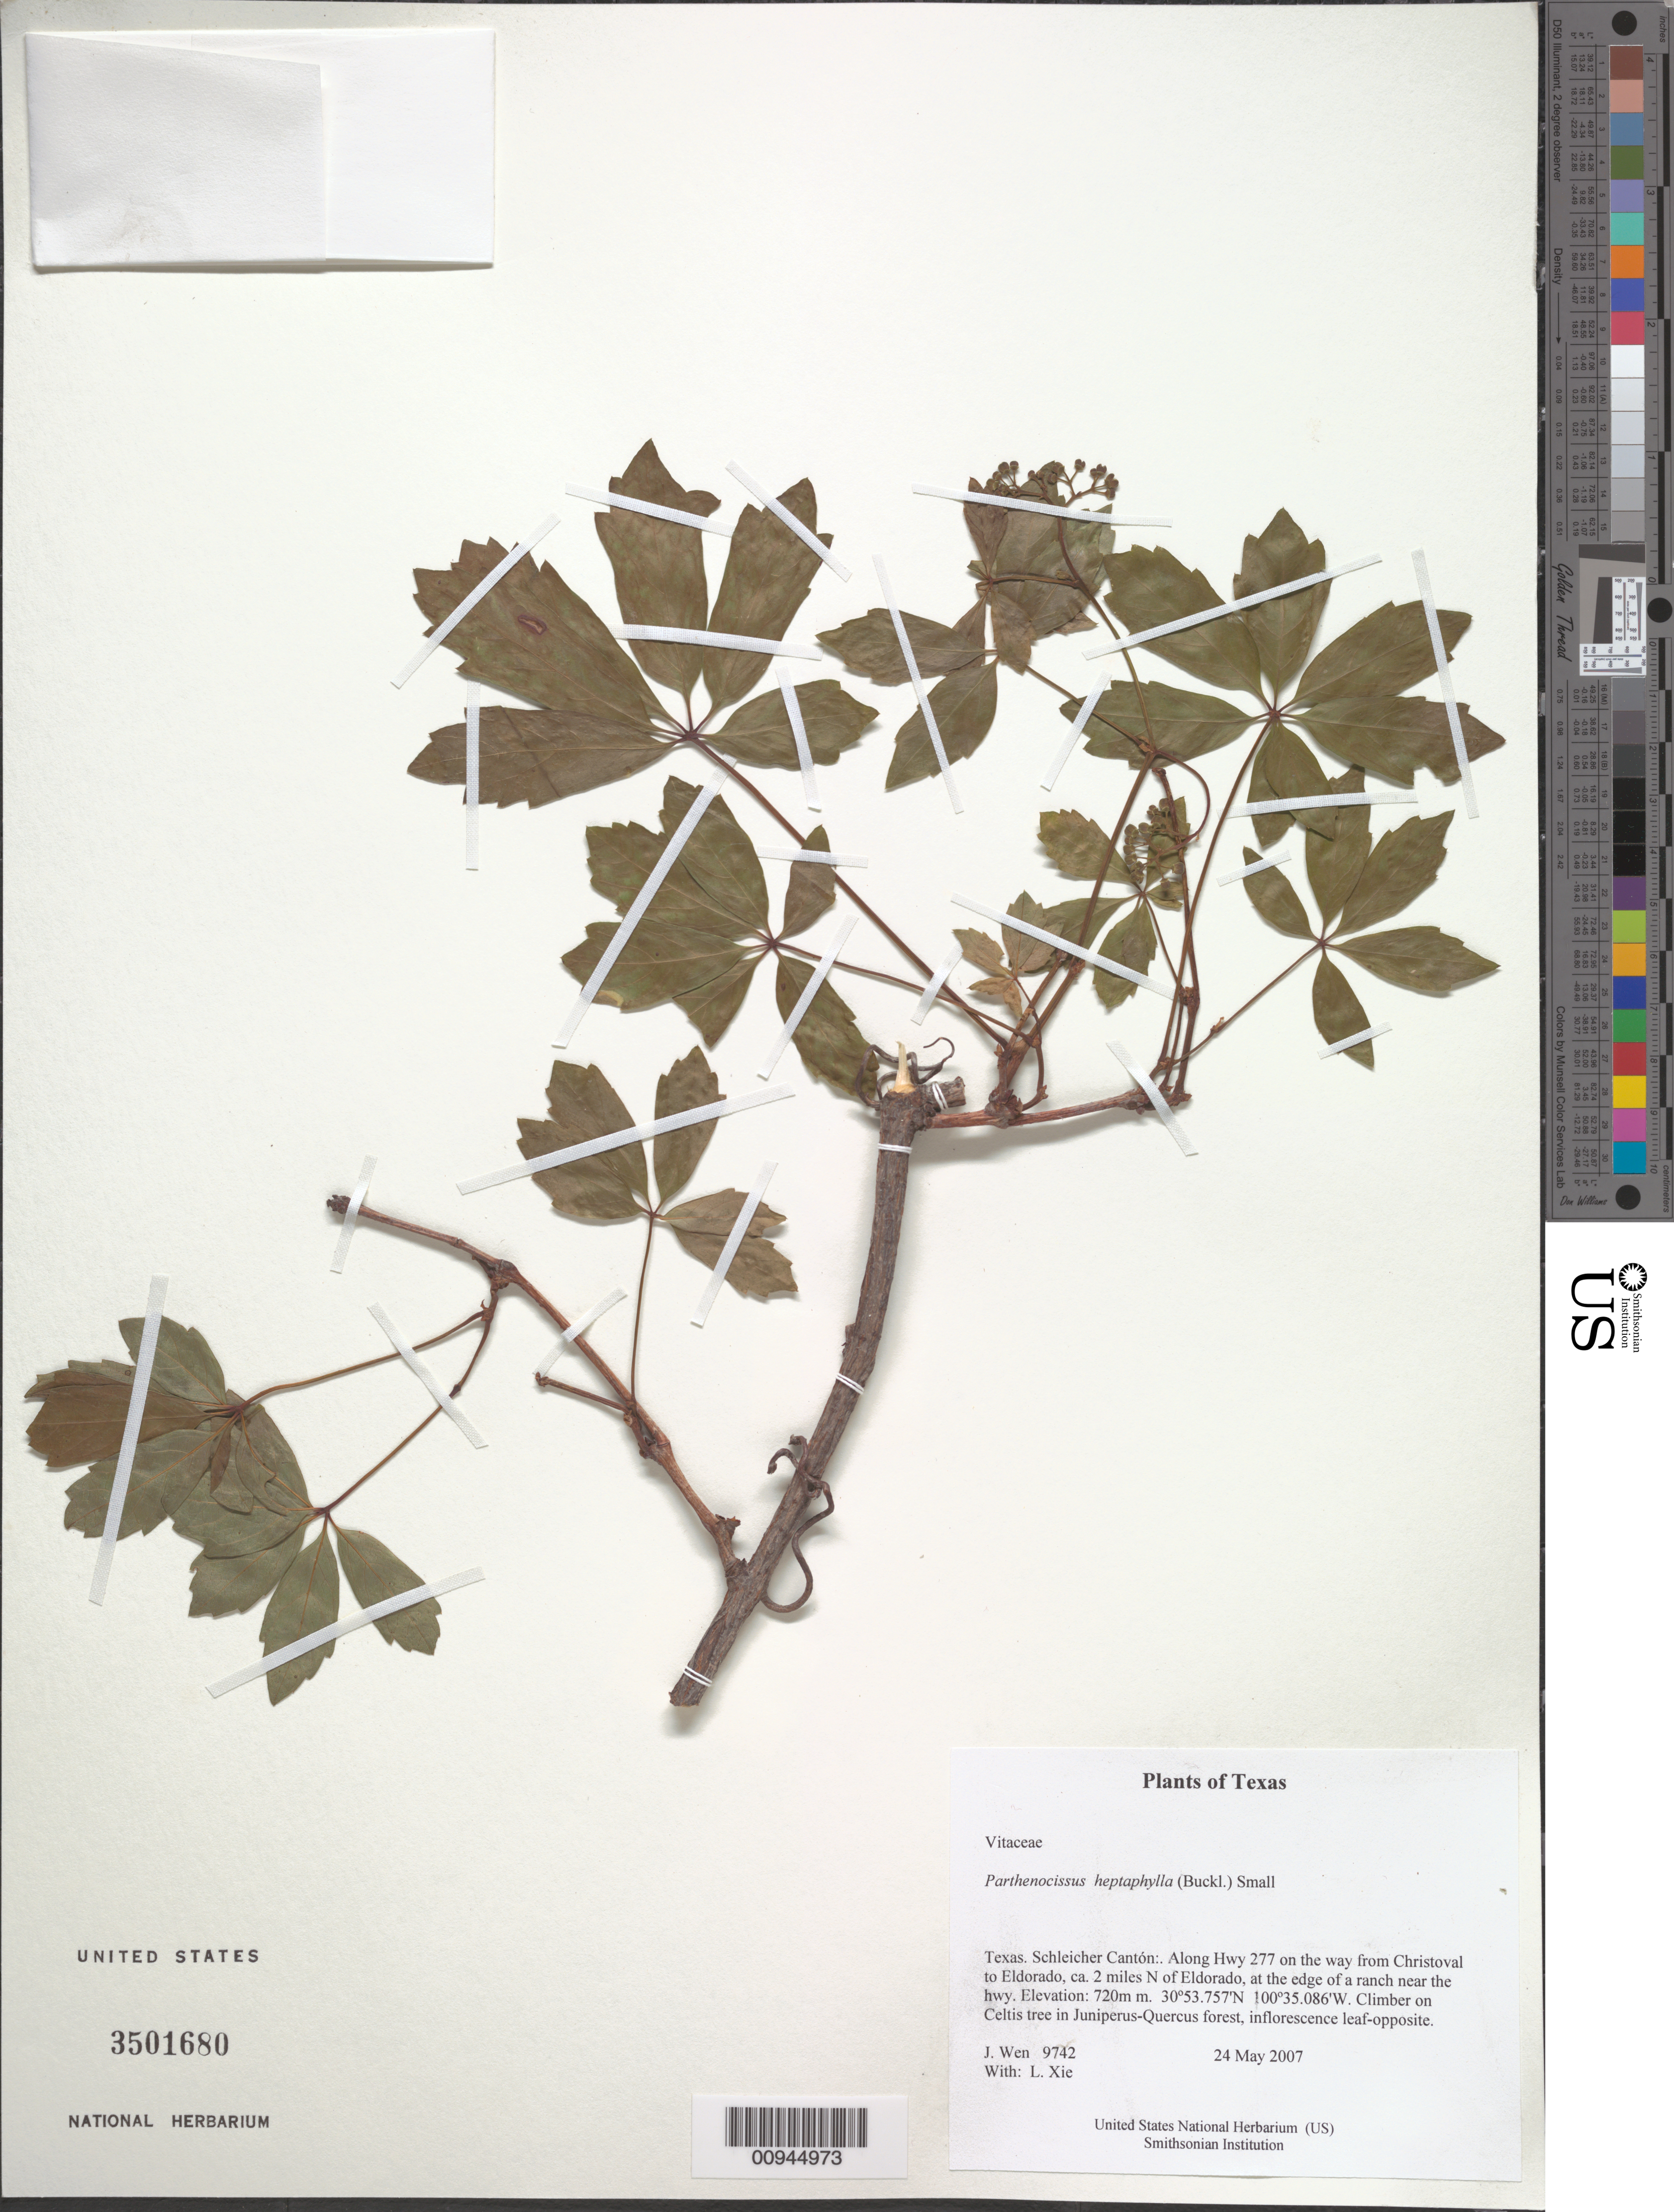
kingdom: Plantae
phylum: Tracheophyta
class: Magnoliopsida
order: Vitales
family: Vitaceae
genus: Parthenocissus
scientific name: Parthenocissus heptaphylla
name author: (Buckley) Britton ex Small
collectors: J. Wen & L. Xie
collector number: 9742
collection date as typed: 24 May 2007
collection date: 2007-05-24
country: United States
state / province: Texas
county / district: Schleicher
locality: Along Hwy 277 on the way from Christoval to Eldorado, ca. 2 miles N of Eldorado, at the edge of a ranch near the hwy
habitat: On Celtis tree in Juniperus-Quercus forest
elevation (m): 720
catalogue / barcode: US 3501680